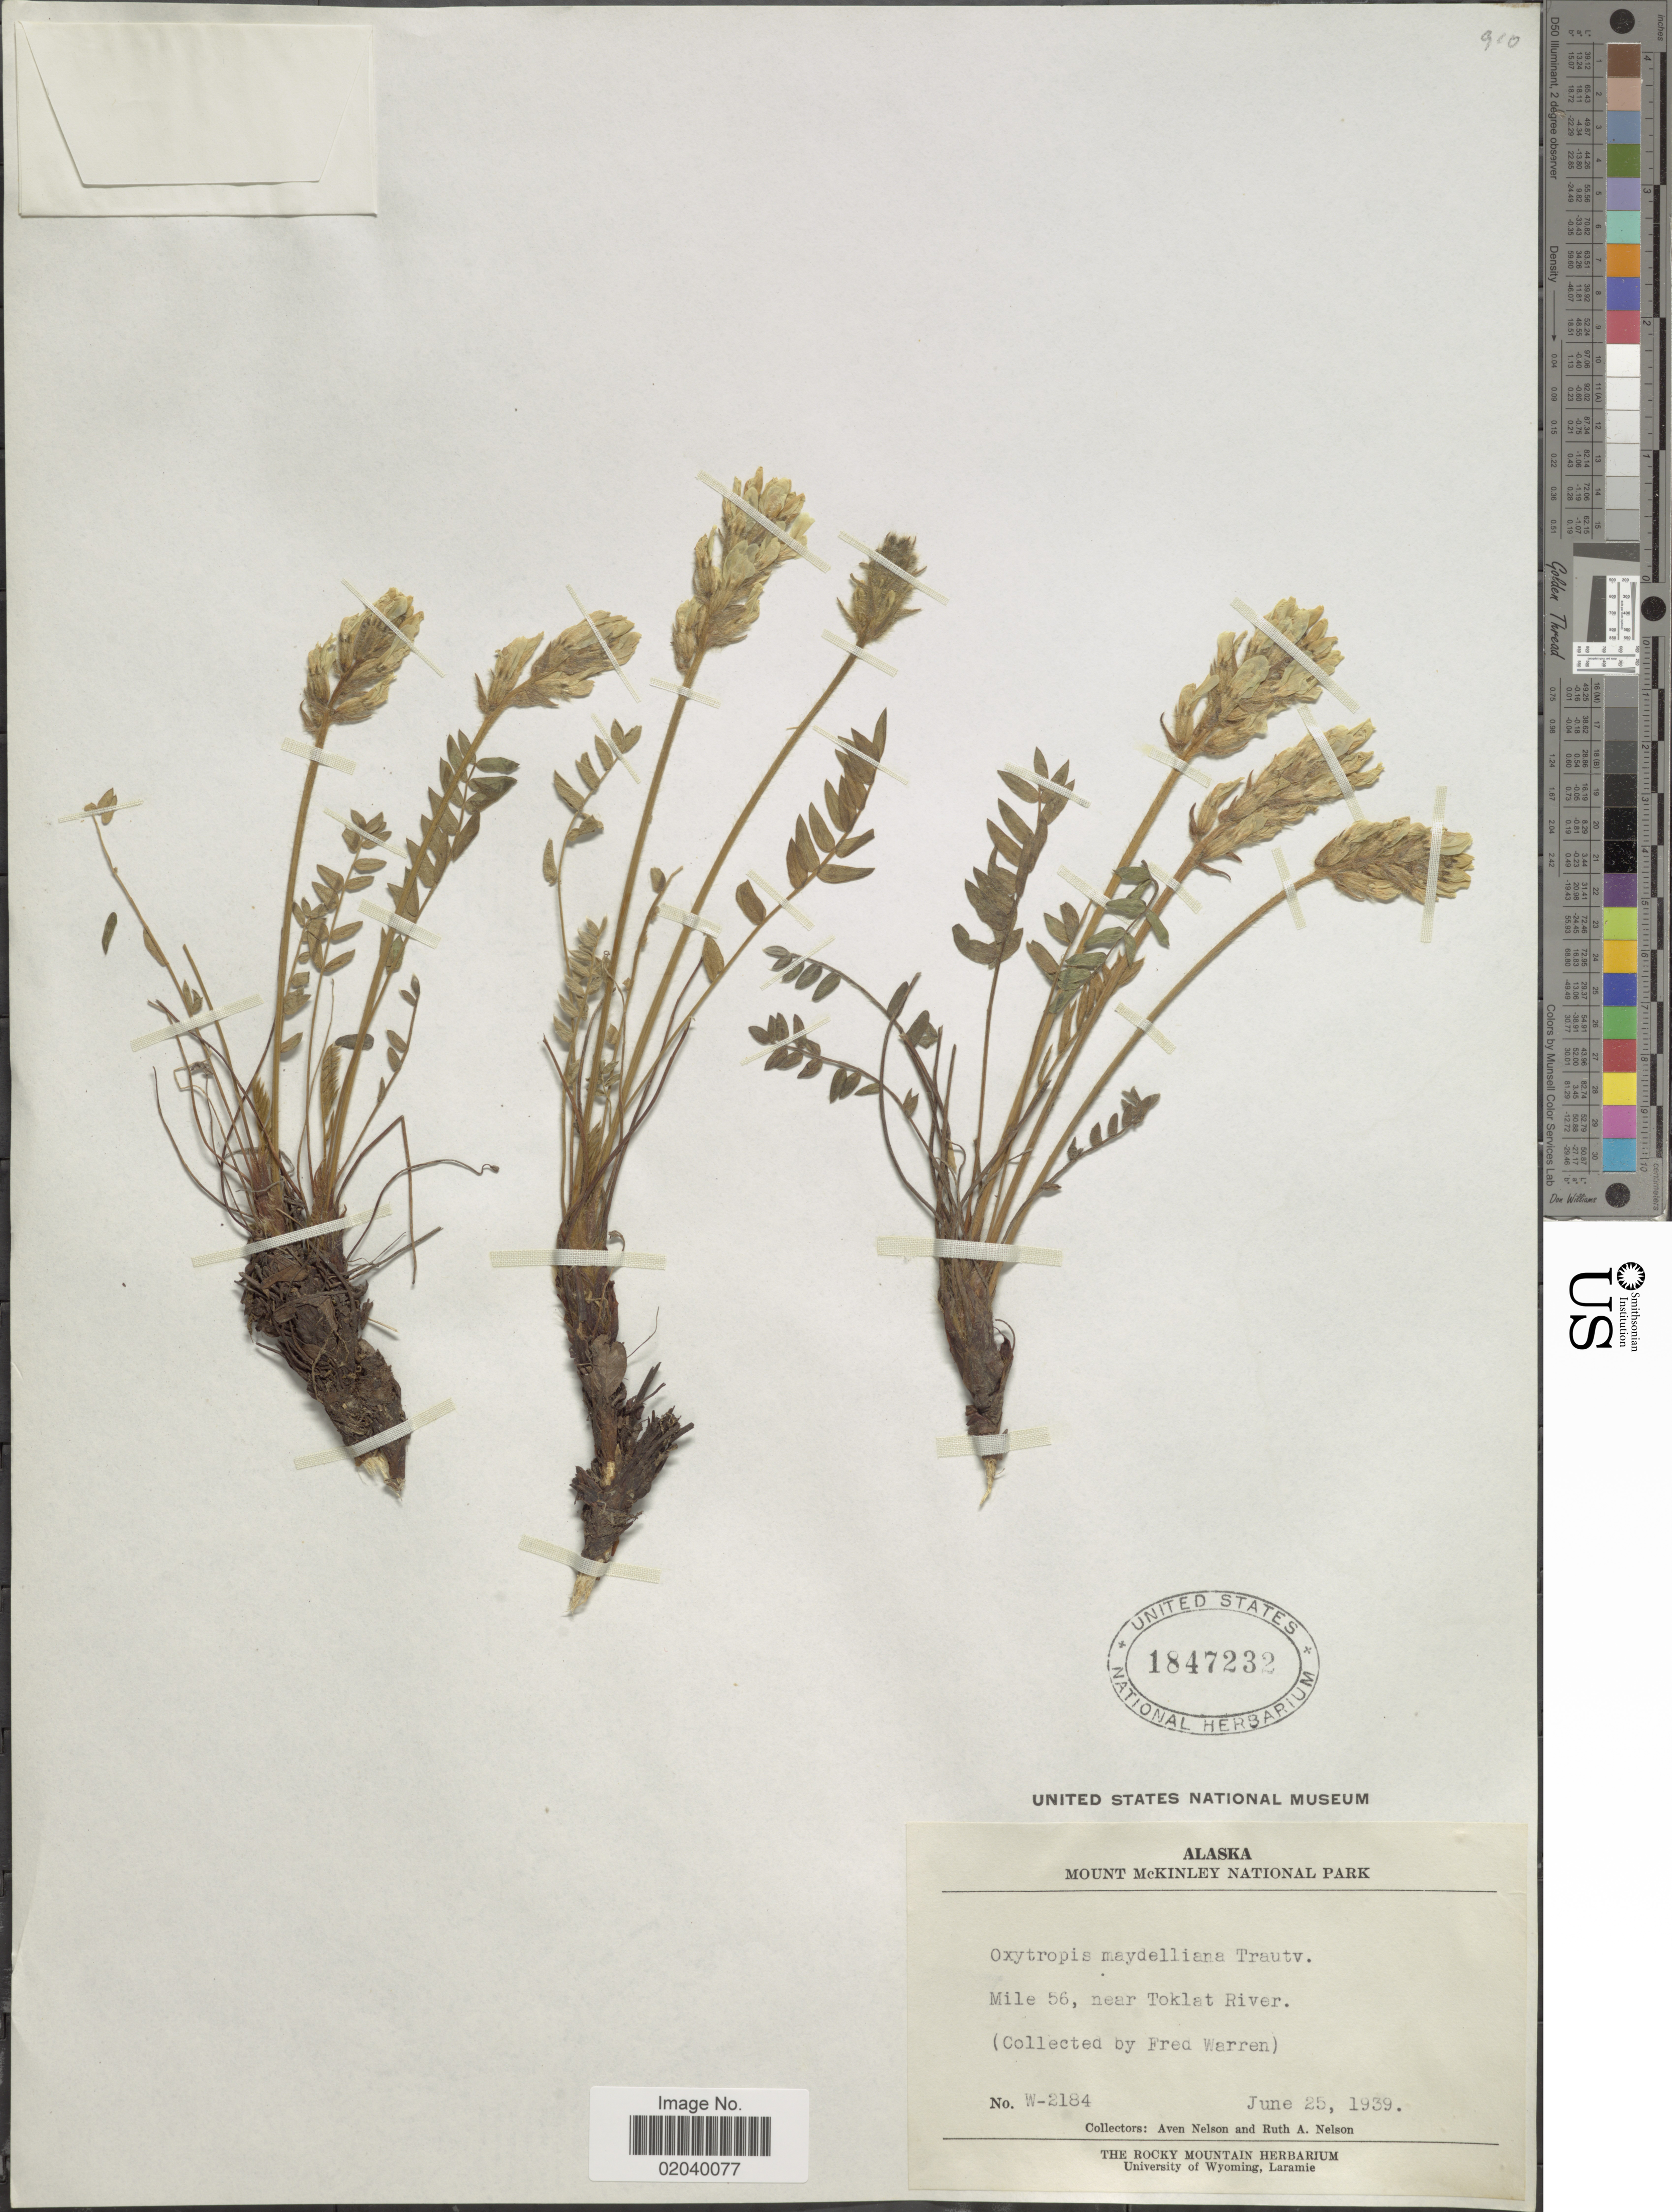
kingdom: Plantae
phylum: Tracheophyta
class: Magnoliopsida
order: Fabales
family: Fabaceae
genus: Oxytropis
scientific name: Oxytropis maydelliana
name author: Trautv.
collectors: F. Warren, A. Nelson & R. A. Nelson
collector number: W2184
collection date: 1939-06-25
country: United States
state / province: Alaska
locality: Mount McKinley National Park, Mile 56, near Toklat River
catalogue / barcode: US 1847232